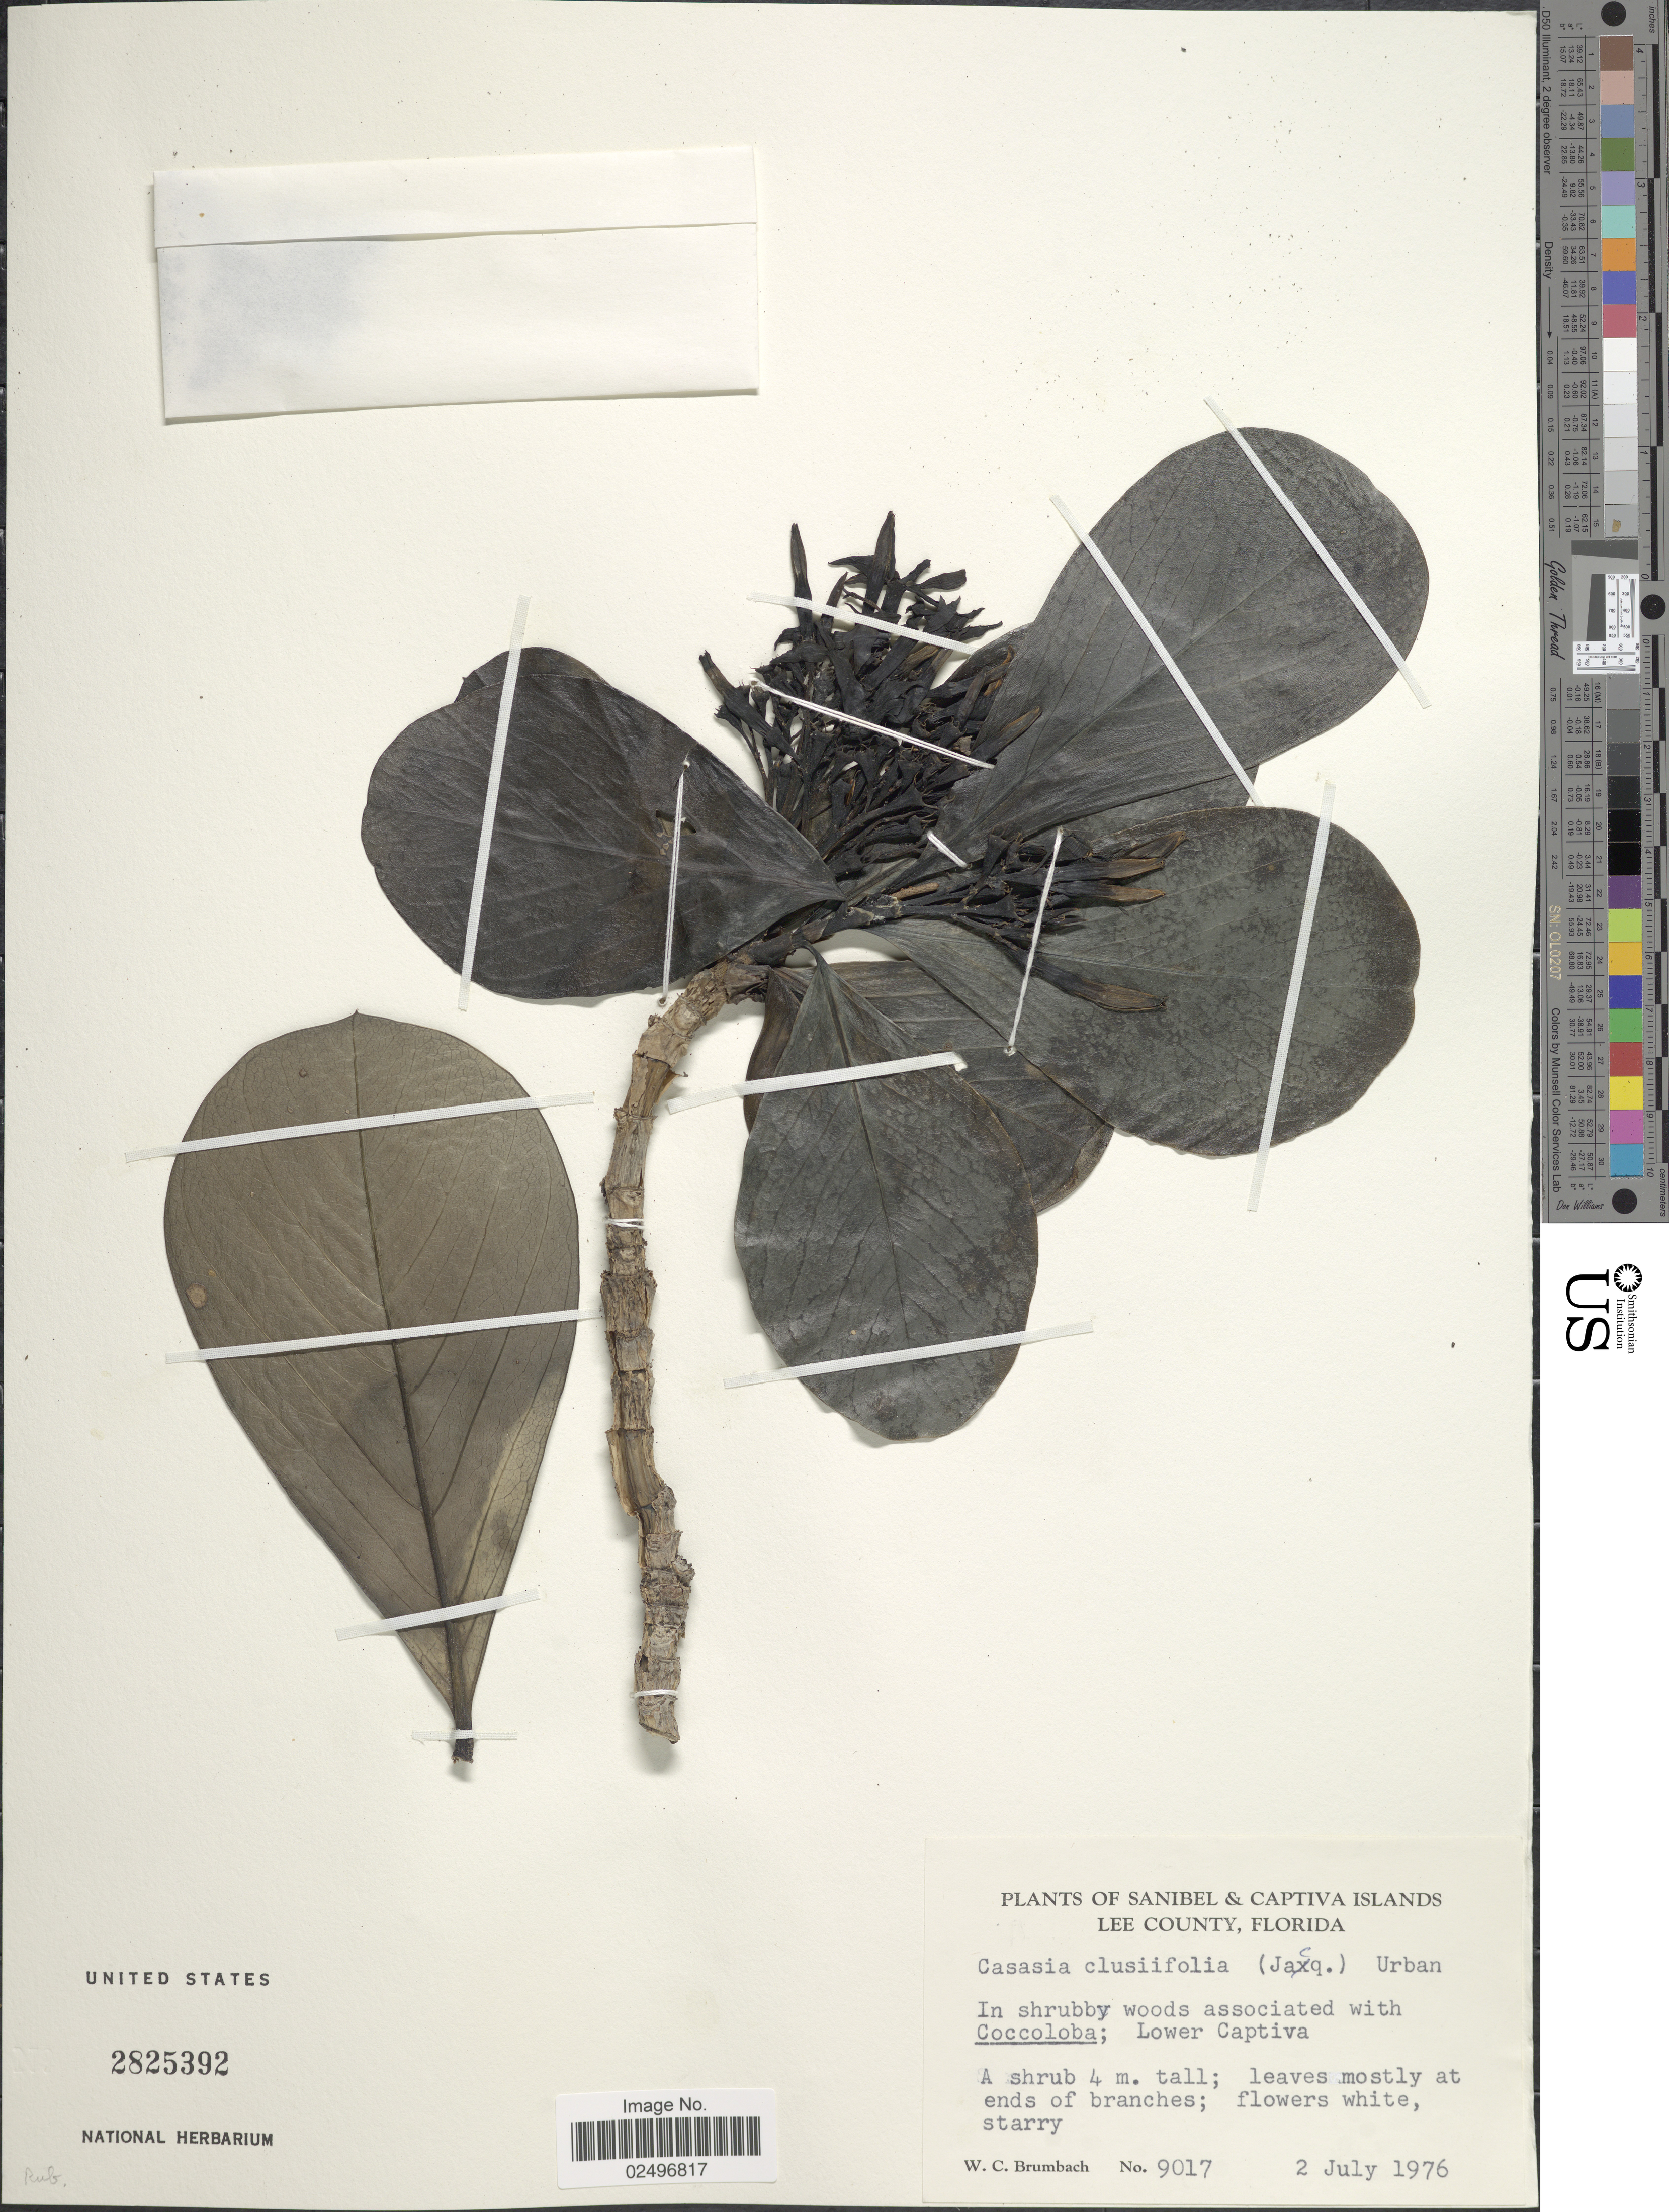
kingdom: Plantae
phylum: Tracheophyta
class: Magnoliopsida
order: Gentianales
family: Rubiaceae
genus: Casasia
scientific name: Casasia clusiifolia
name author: (Jacq.) Urb.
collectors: W. C. Brumbach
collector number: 9017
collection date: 1976-07-02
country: United States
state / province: Florida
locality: Sanibel & Captiva Island, Lee County, In shrubby woods associated with Coccoloba; Lower Captiva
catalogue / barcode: US 2825392